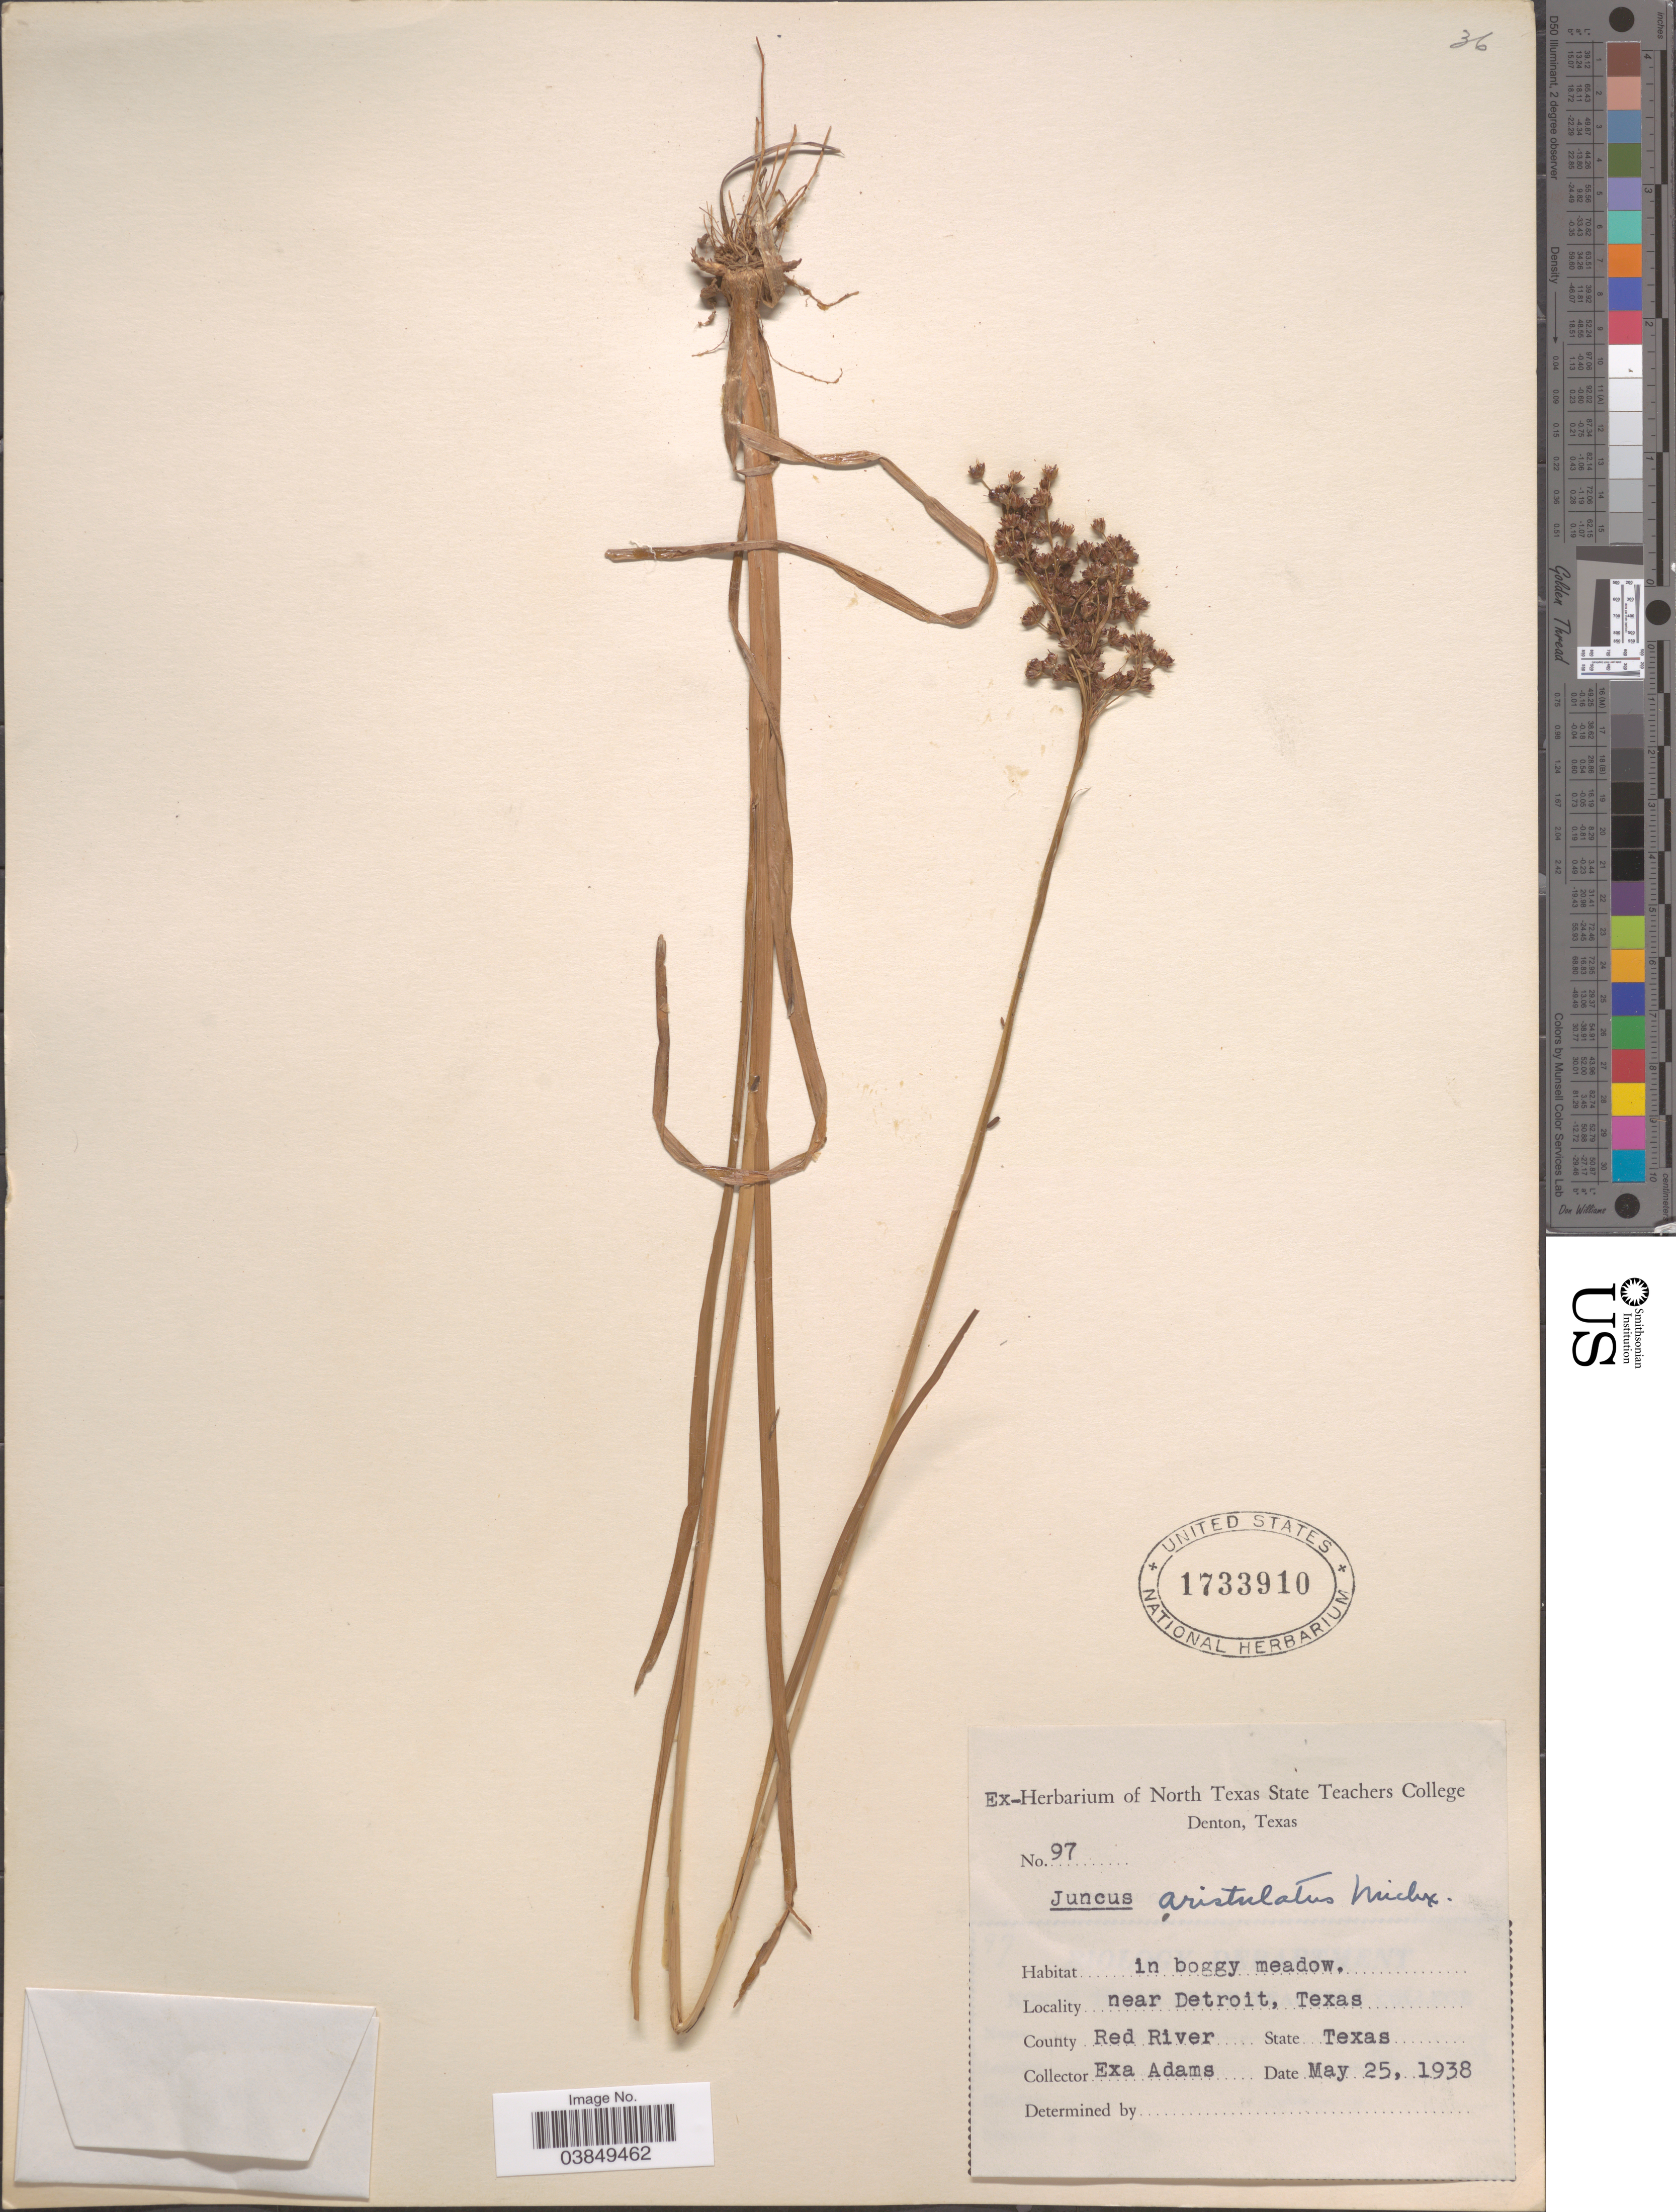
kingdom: Plantae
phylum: Tracheophyta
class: Liliopsida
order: Poales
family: Juncaceae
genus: Juncus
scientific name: Juncus aristulatus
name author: Michx.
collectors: E. Adams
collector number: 97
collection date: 1938-05-25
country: United States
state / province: Texas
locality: Near Detroit. County Red River.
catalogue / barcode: US 1733910